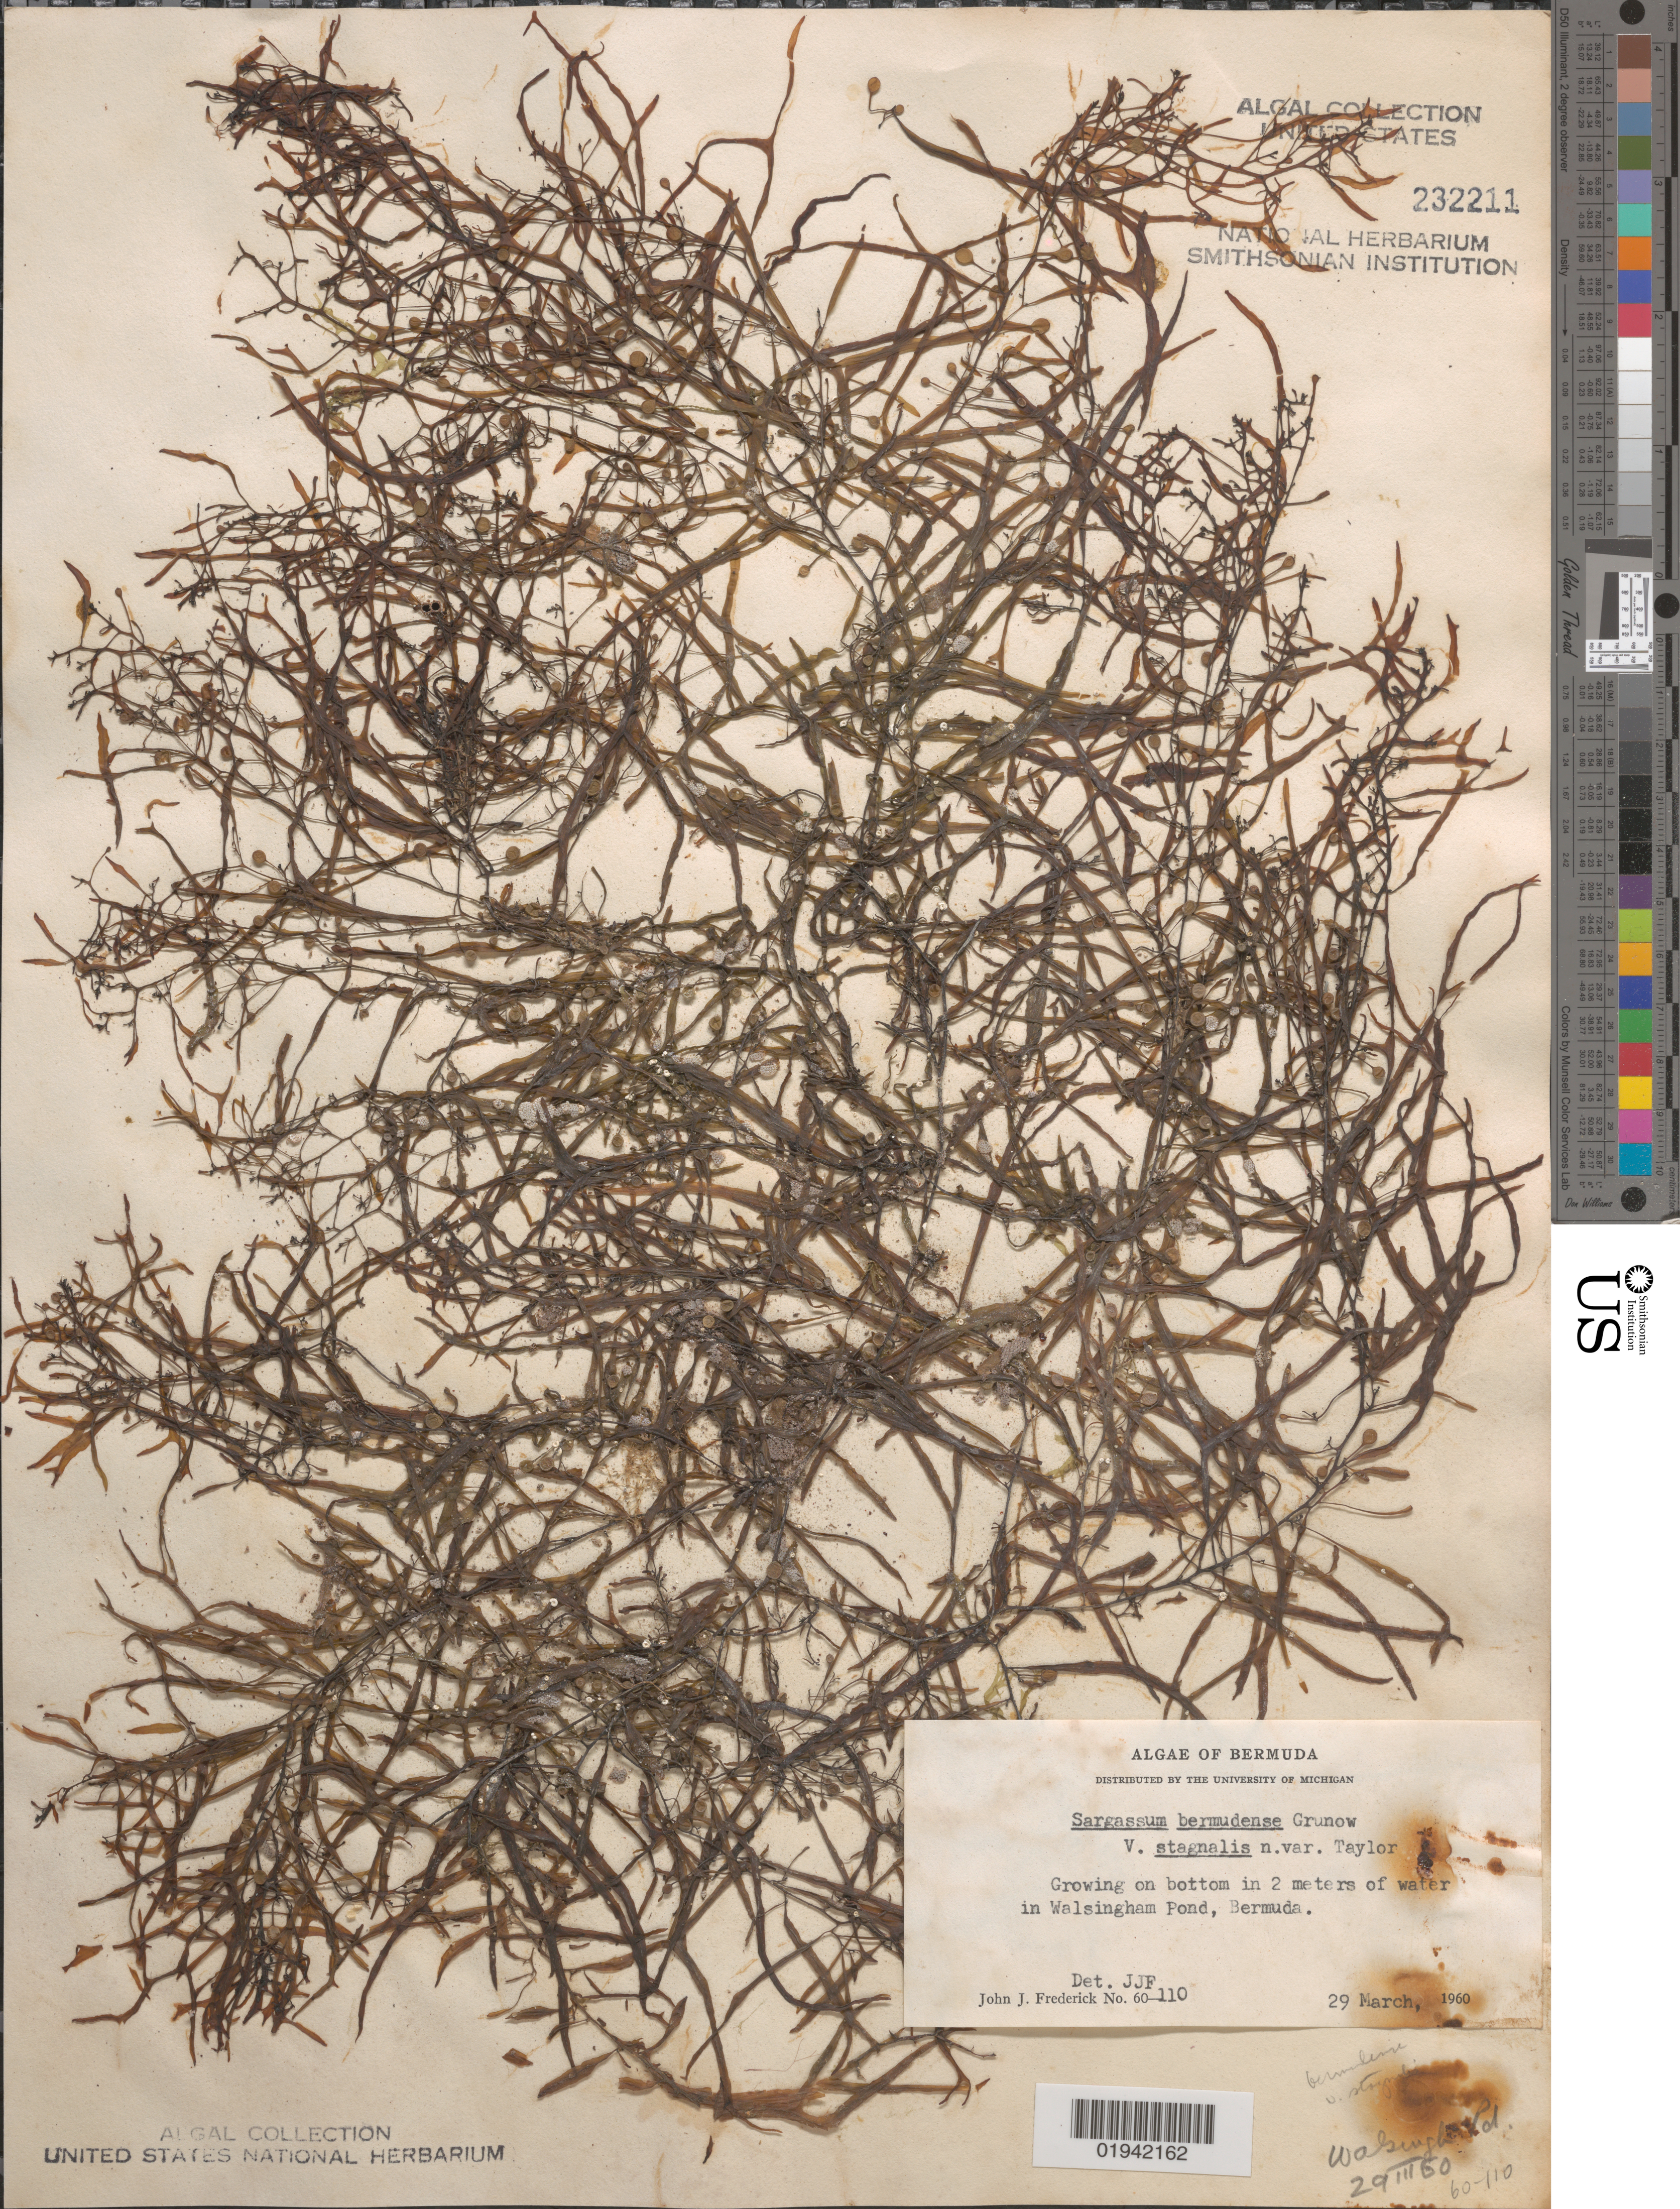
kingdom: Chromista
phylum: Ochrophyta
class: Phaeophyceae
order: Fucales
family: Sargassaceae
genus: Sargassum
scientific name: Sargassum bermudense var. stagnale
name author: W.R. Taylor ex C.W.Schneid.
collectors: J. Frederick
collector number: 60-110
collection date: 1960-03-29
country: Bermuda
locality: Growing on bottom in 2 meters of water in Walsingham Pond.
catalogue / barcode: US 232211